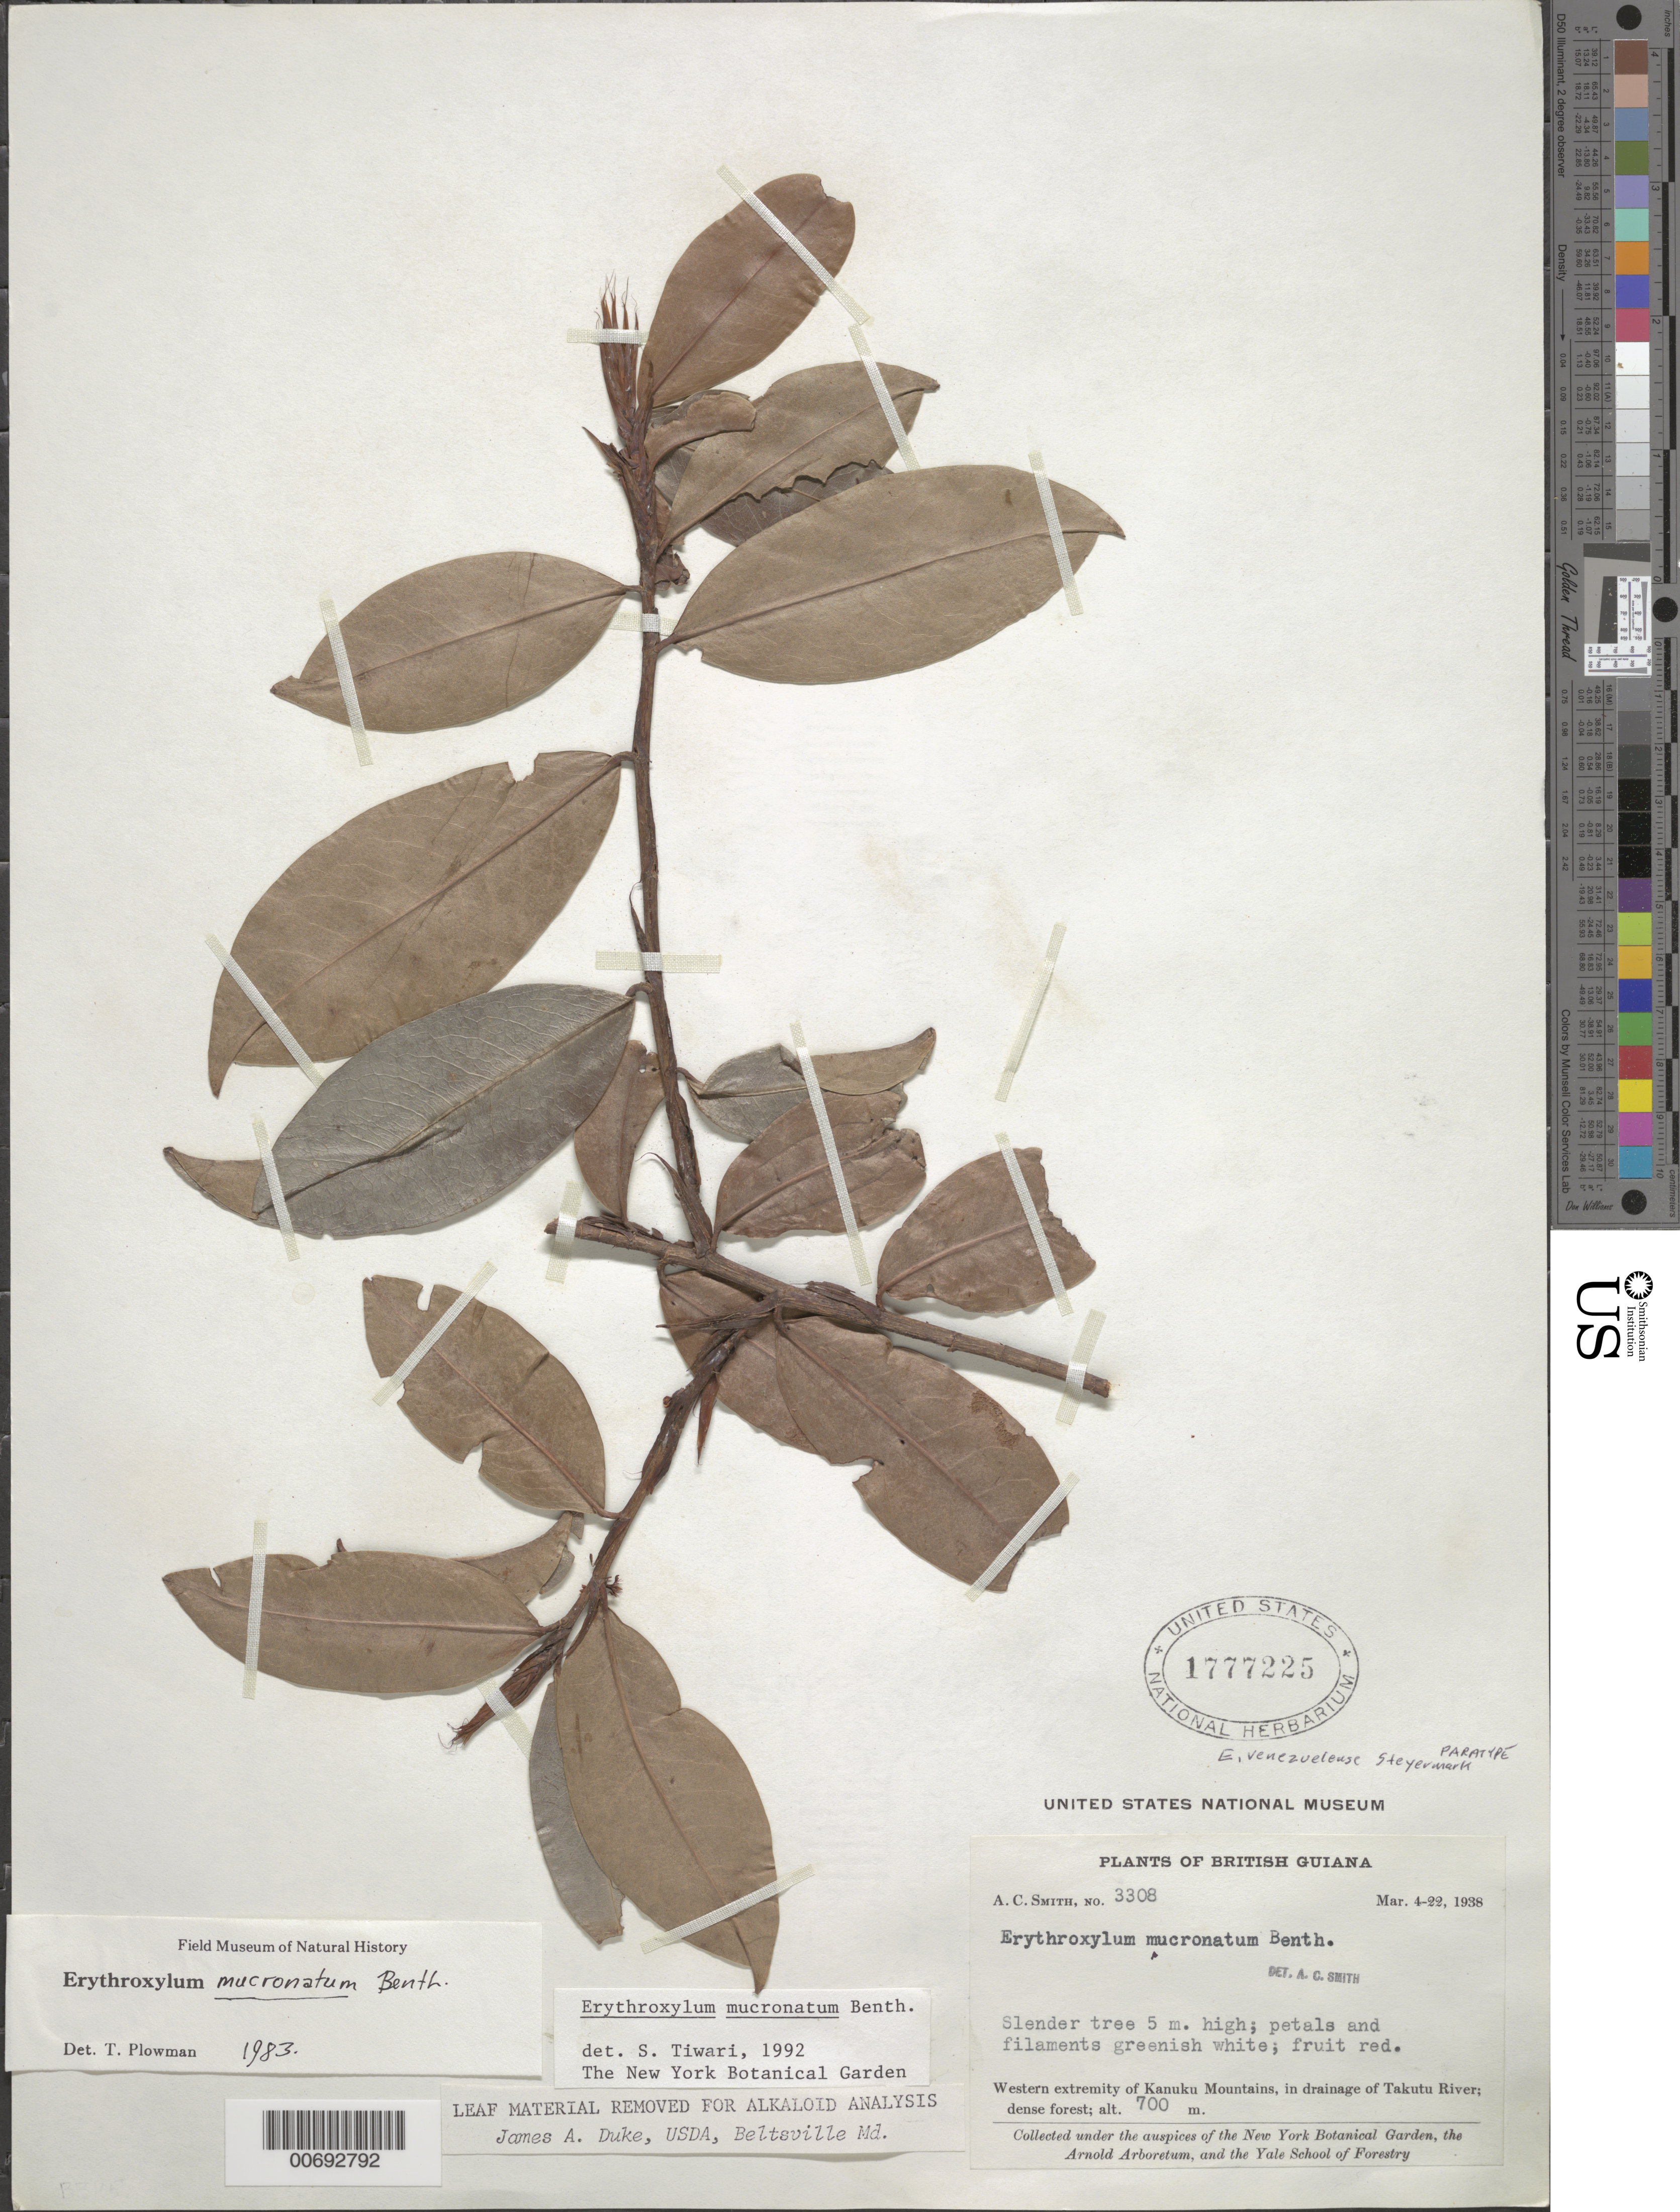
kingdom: Plantae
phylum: Tracheophyta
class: Magnoliopsida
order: Malpighiales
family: Erythroxylaceae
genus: Erythroxylum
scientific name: Erythroxylum mucronatum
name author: Benth.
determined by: Tiwari, S.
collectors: A. C. Smith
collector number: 3308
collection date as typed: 4-Mar-38 to 22-Mar-38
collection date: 1938-03-04/1938-03-22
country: Guyana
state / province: U. Takutu-U. Essequibo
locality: Kanuku Mts., drainage of Takutu R., western extremity of Kanuku Mountains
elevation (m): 700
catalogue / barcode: US 1777225